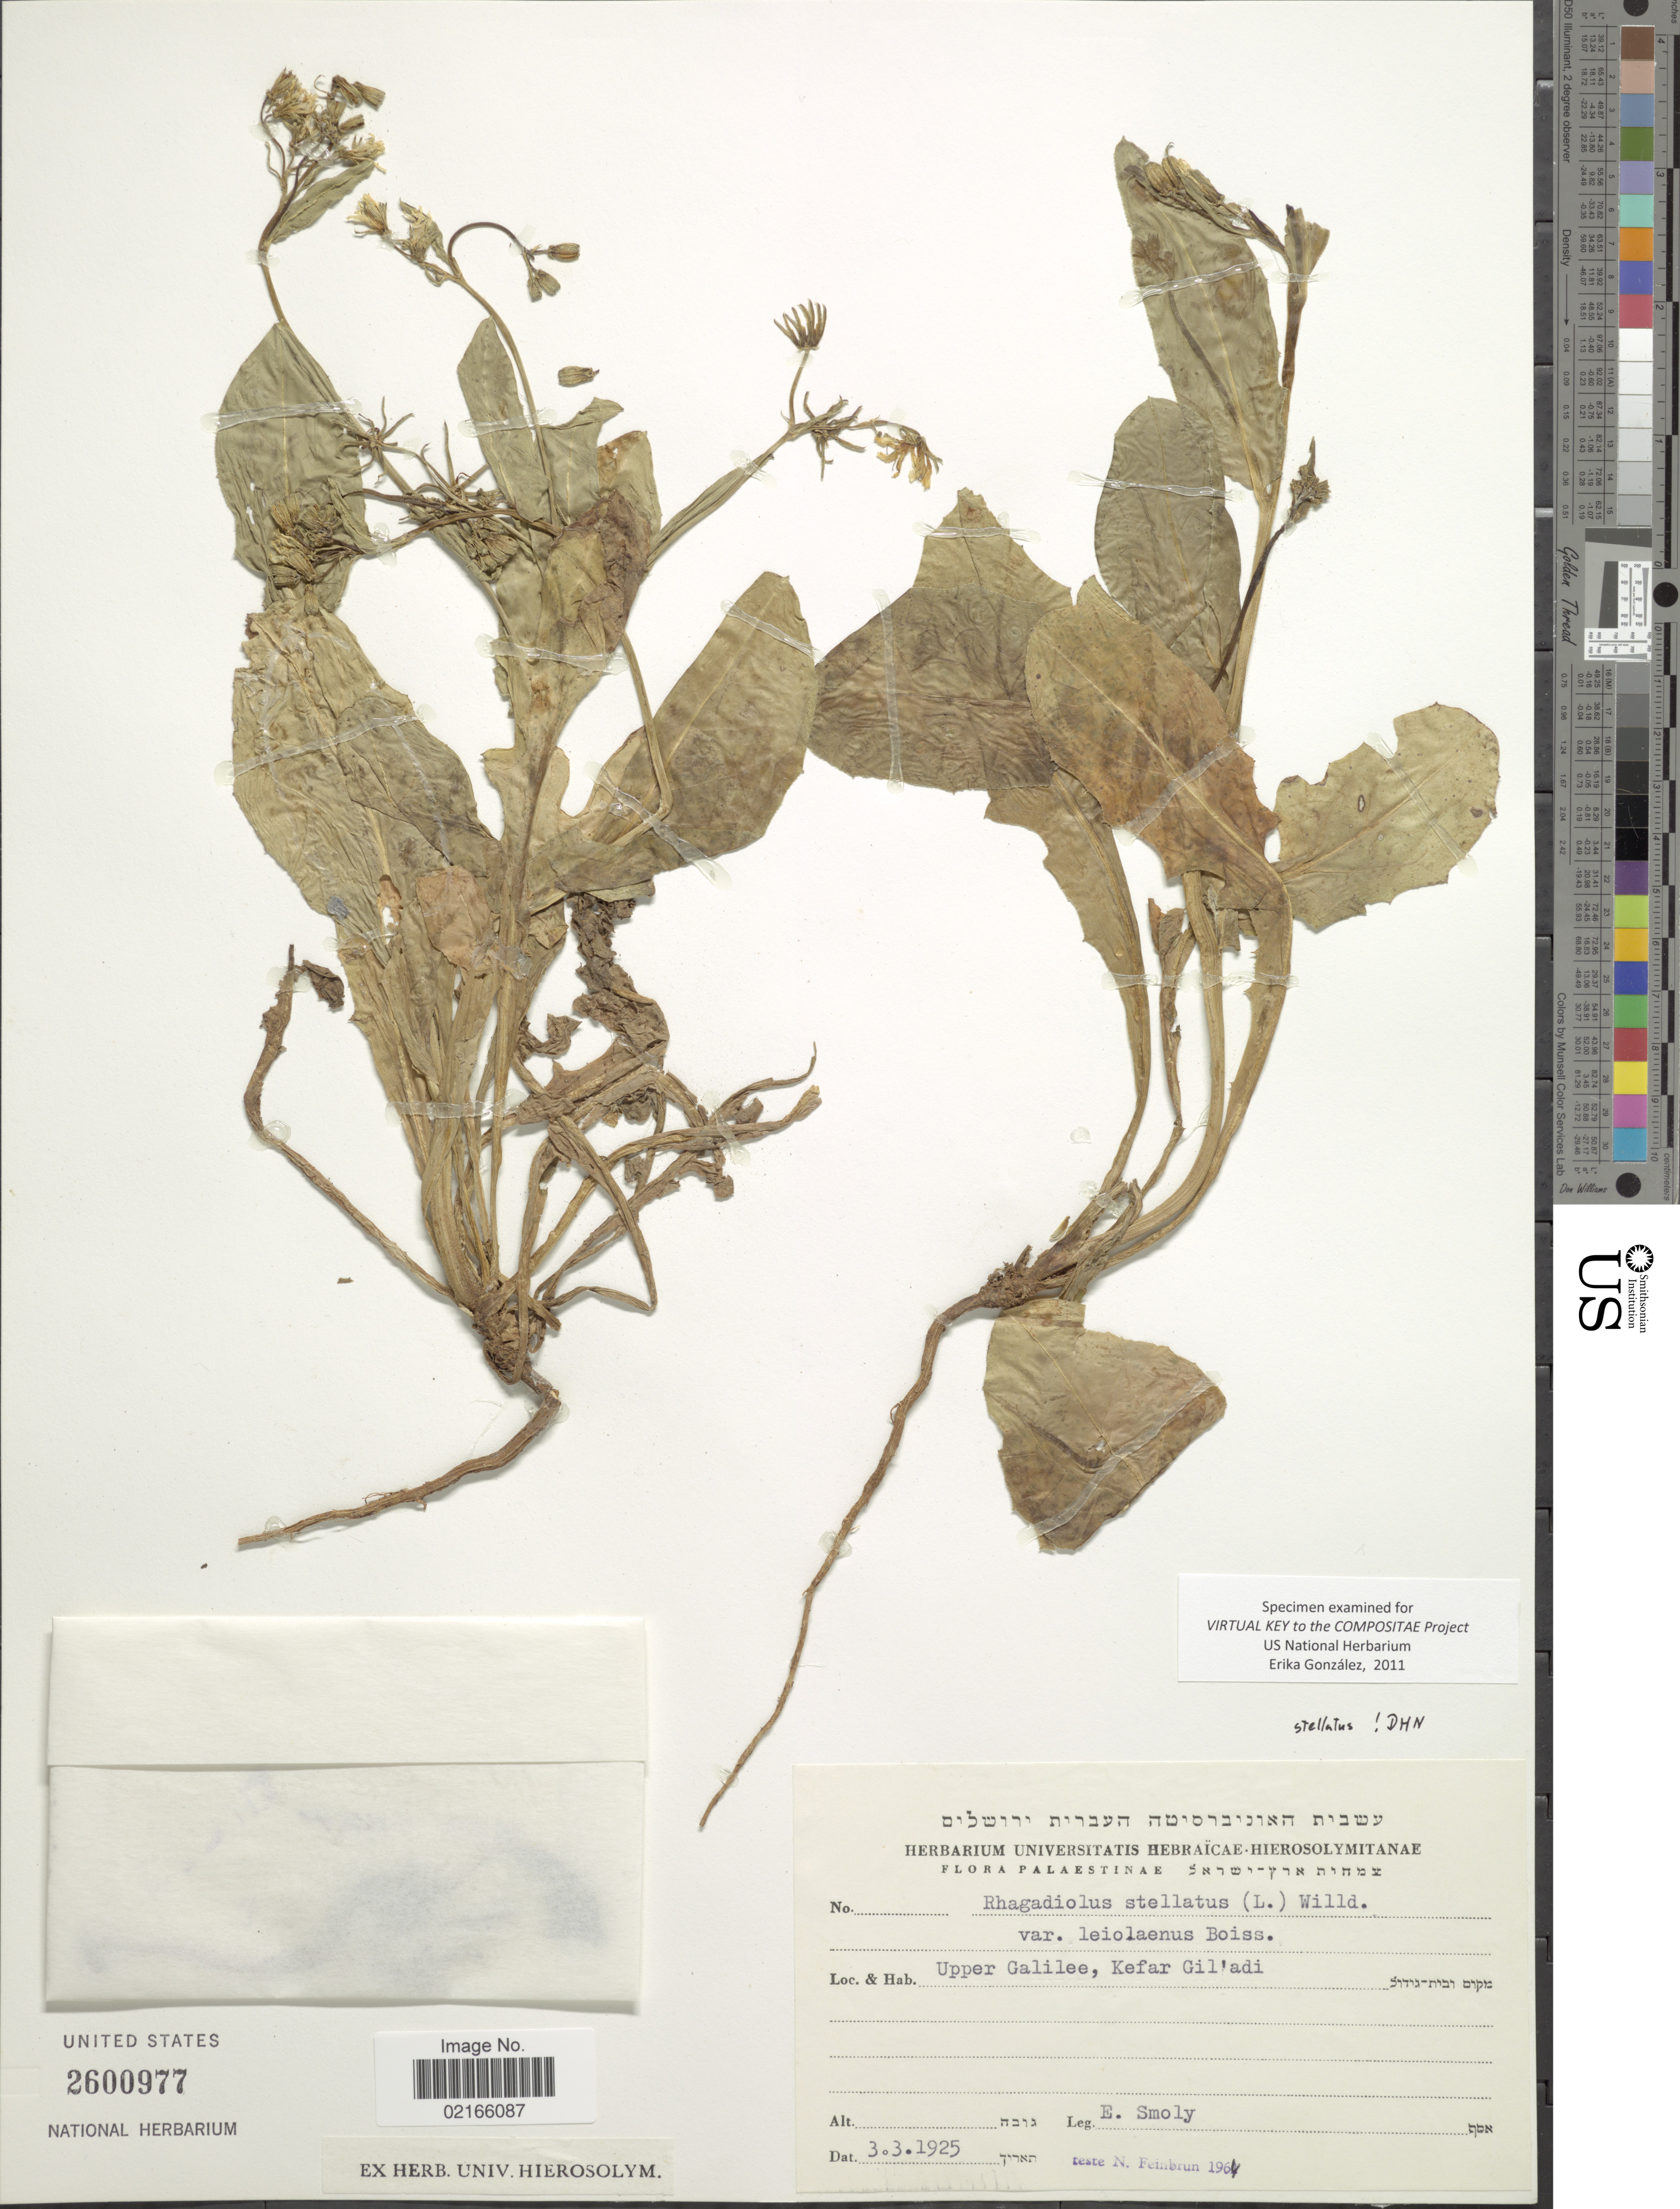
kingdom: Plantae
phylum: Tracheophyta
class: Magnoliopsida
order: Asterales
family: Asteraceae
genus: Rhagadiolus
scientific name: Rhagadiolus stellatus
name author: (L.) Gaertn.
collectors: E. Smoly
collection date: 1925-03-03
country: Israel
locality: Upper Galilee, Kefar Gil'adi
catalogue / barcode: US 2600977